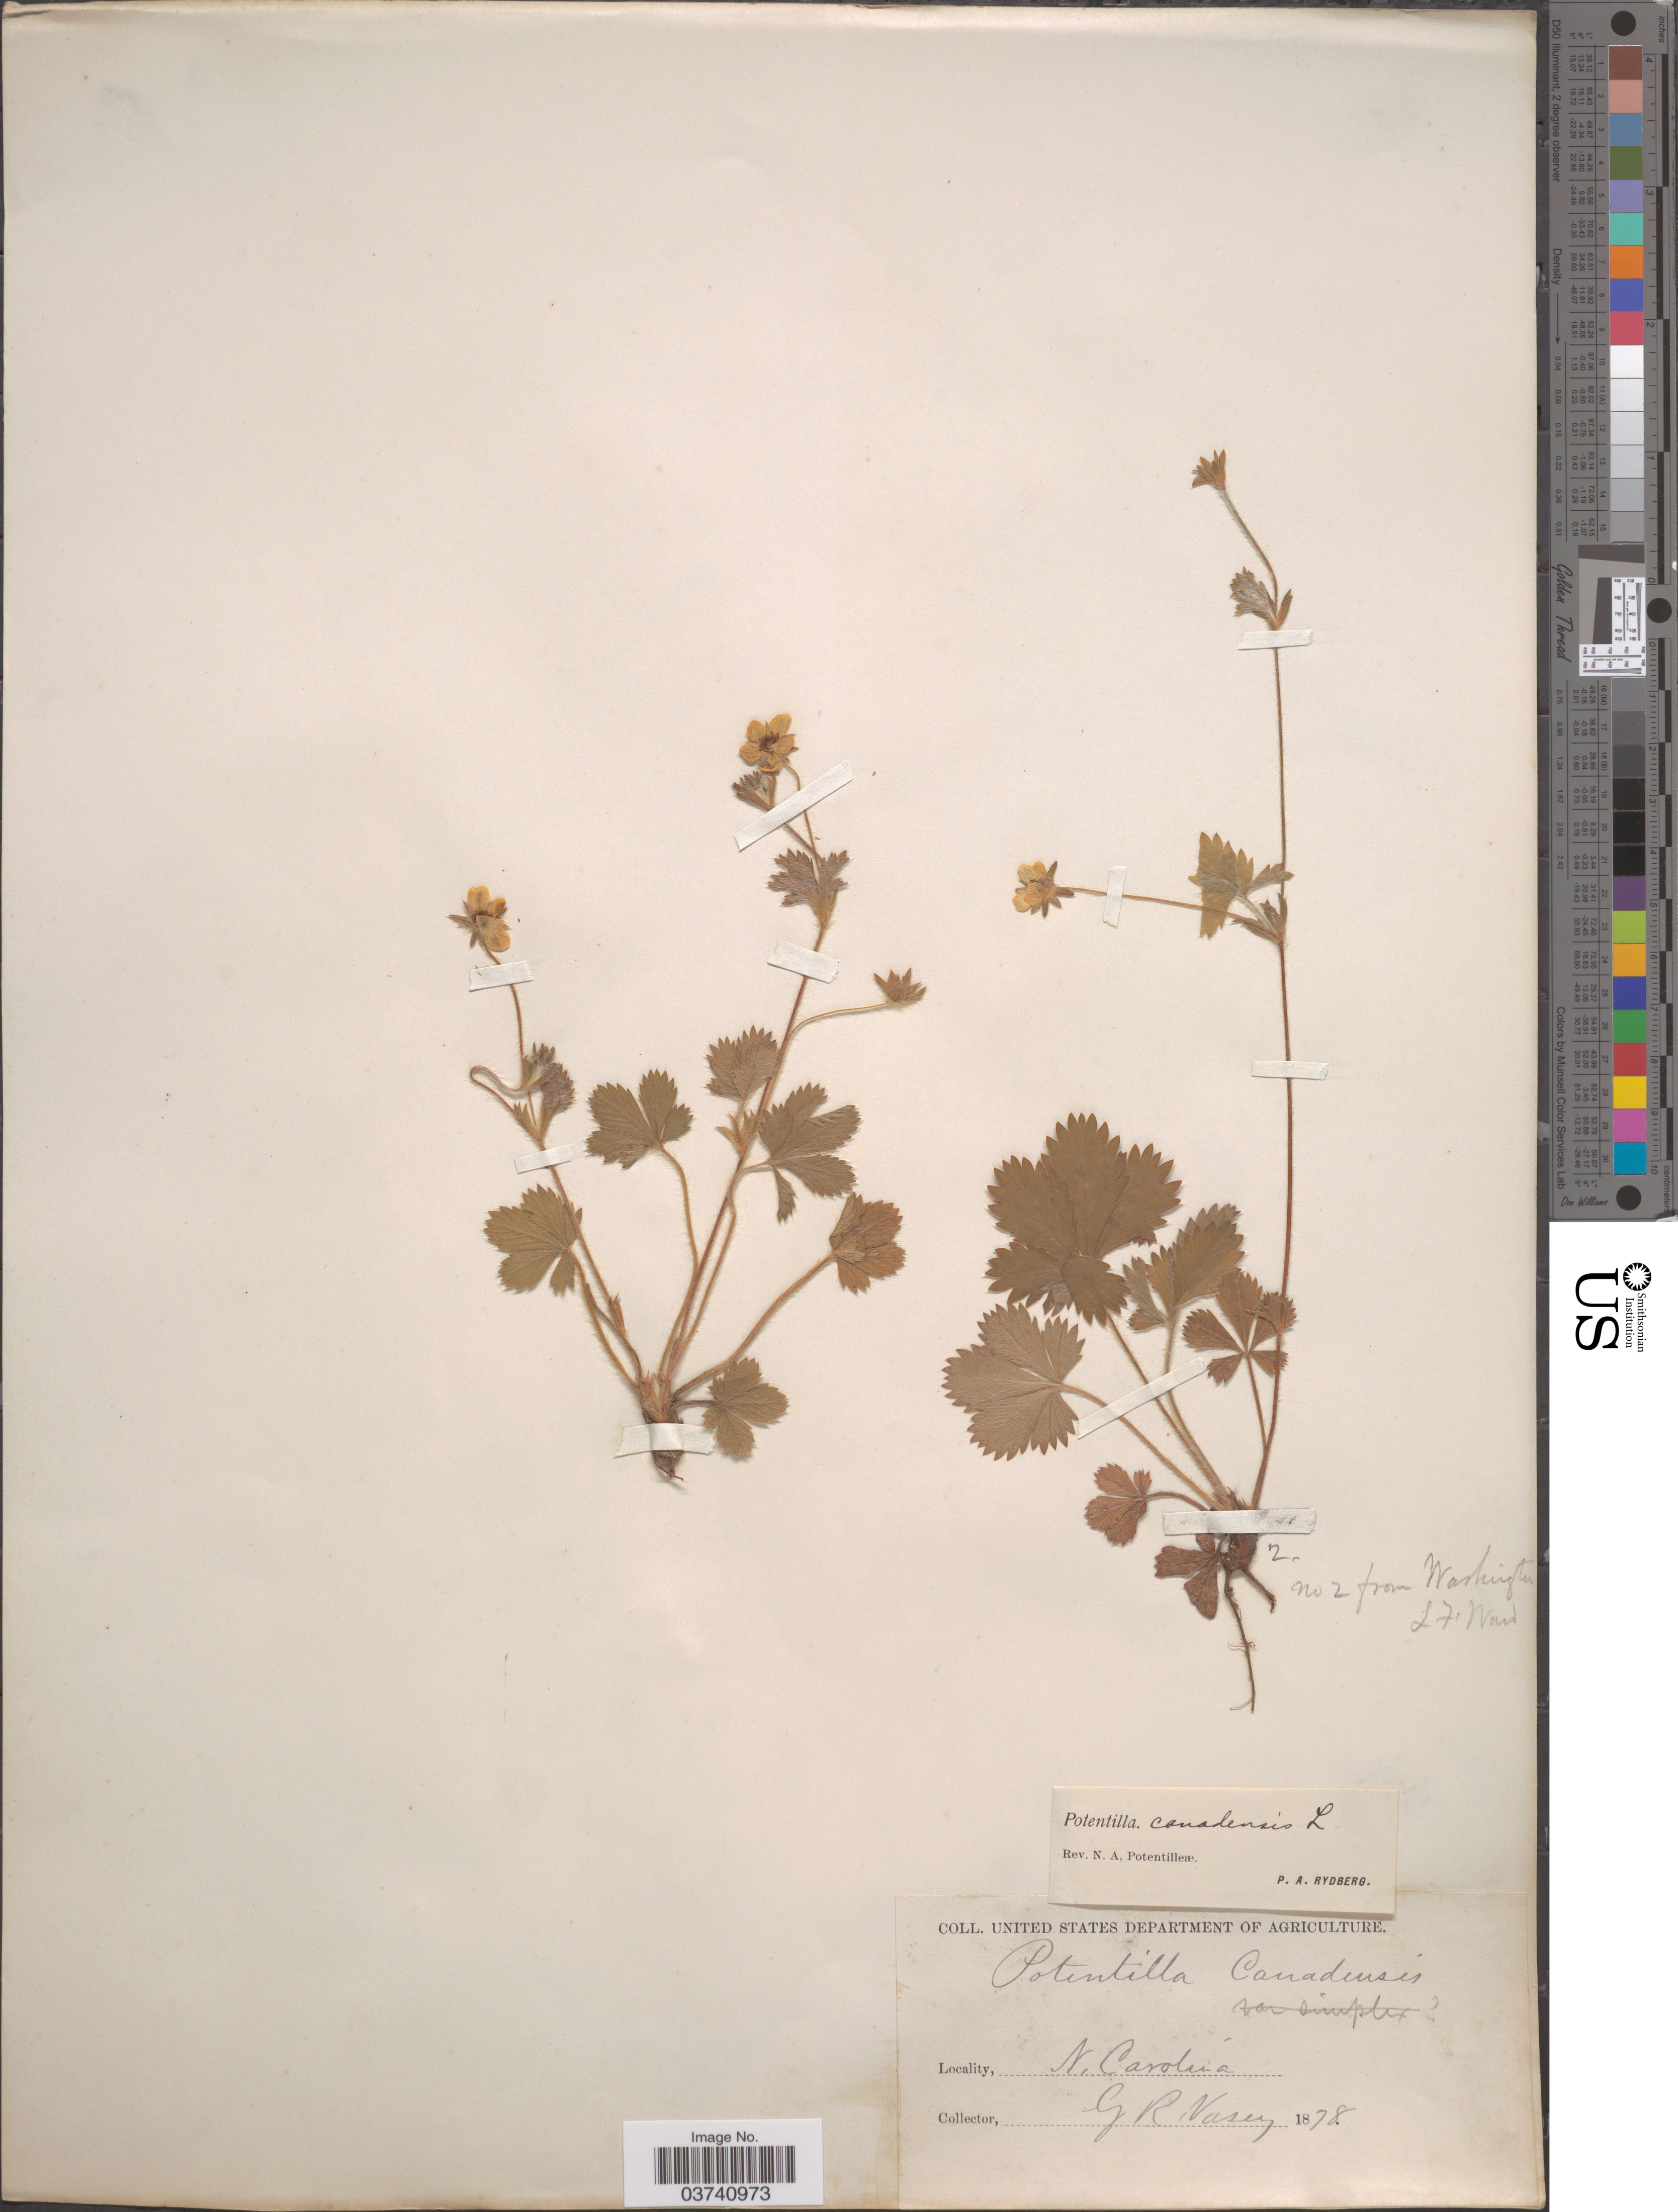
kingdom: Plantae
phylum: Tracheophyta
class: Magnoliopsida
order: Rosales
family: Rosaceae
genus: Potentilla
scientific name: Potentilla canadensis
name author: L.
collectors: G. R. Vasey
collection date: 1878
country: United States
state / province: North Carolina